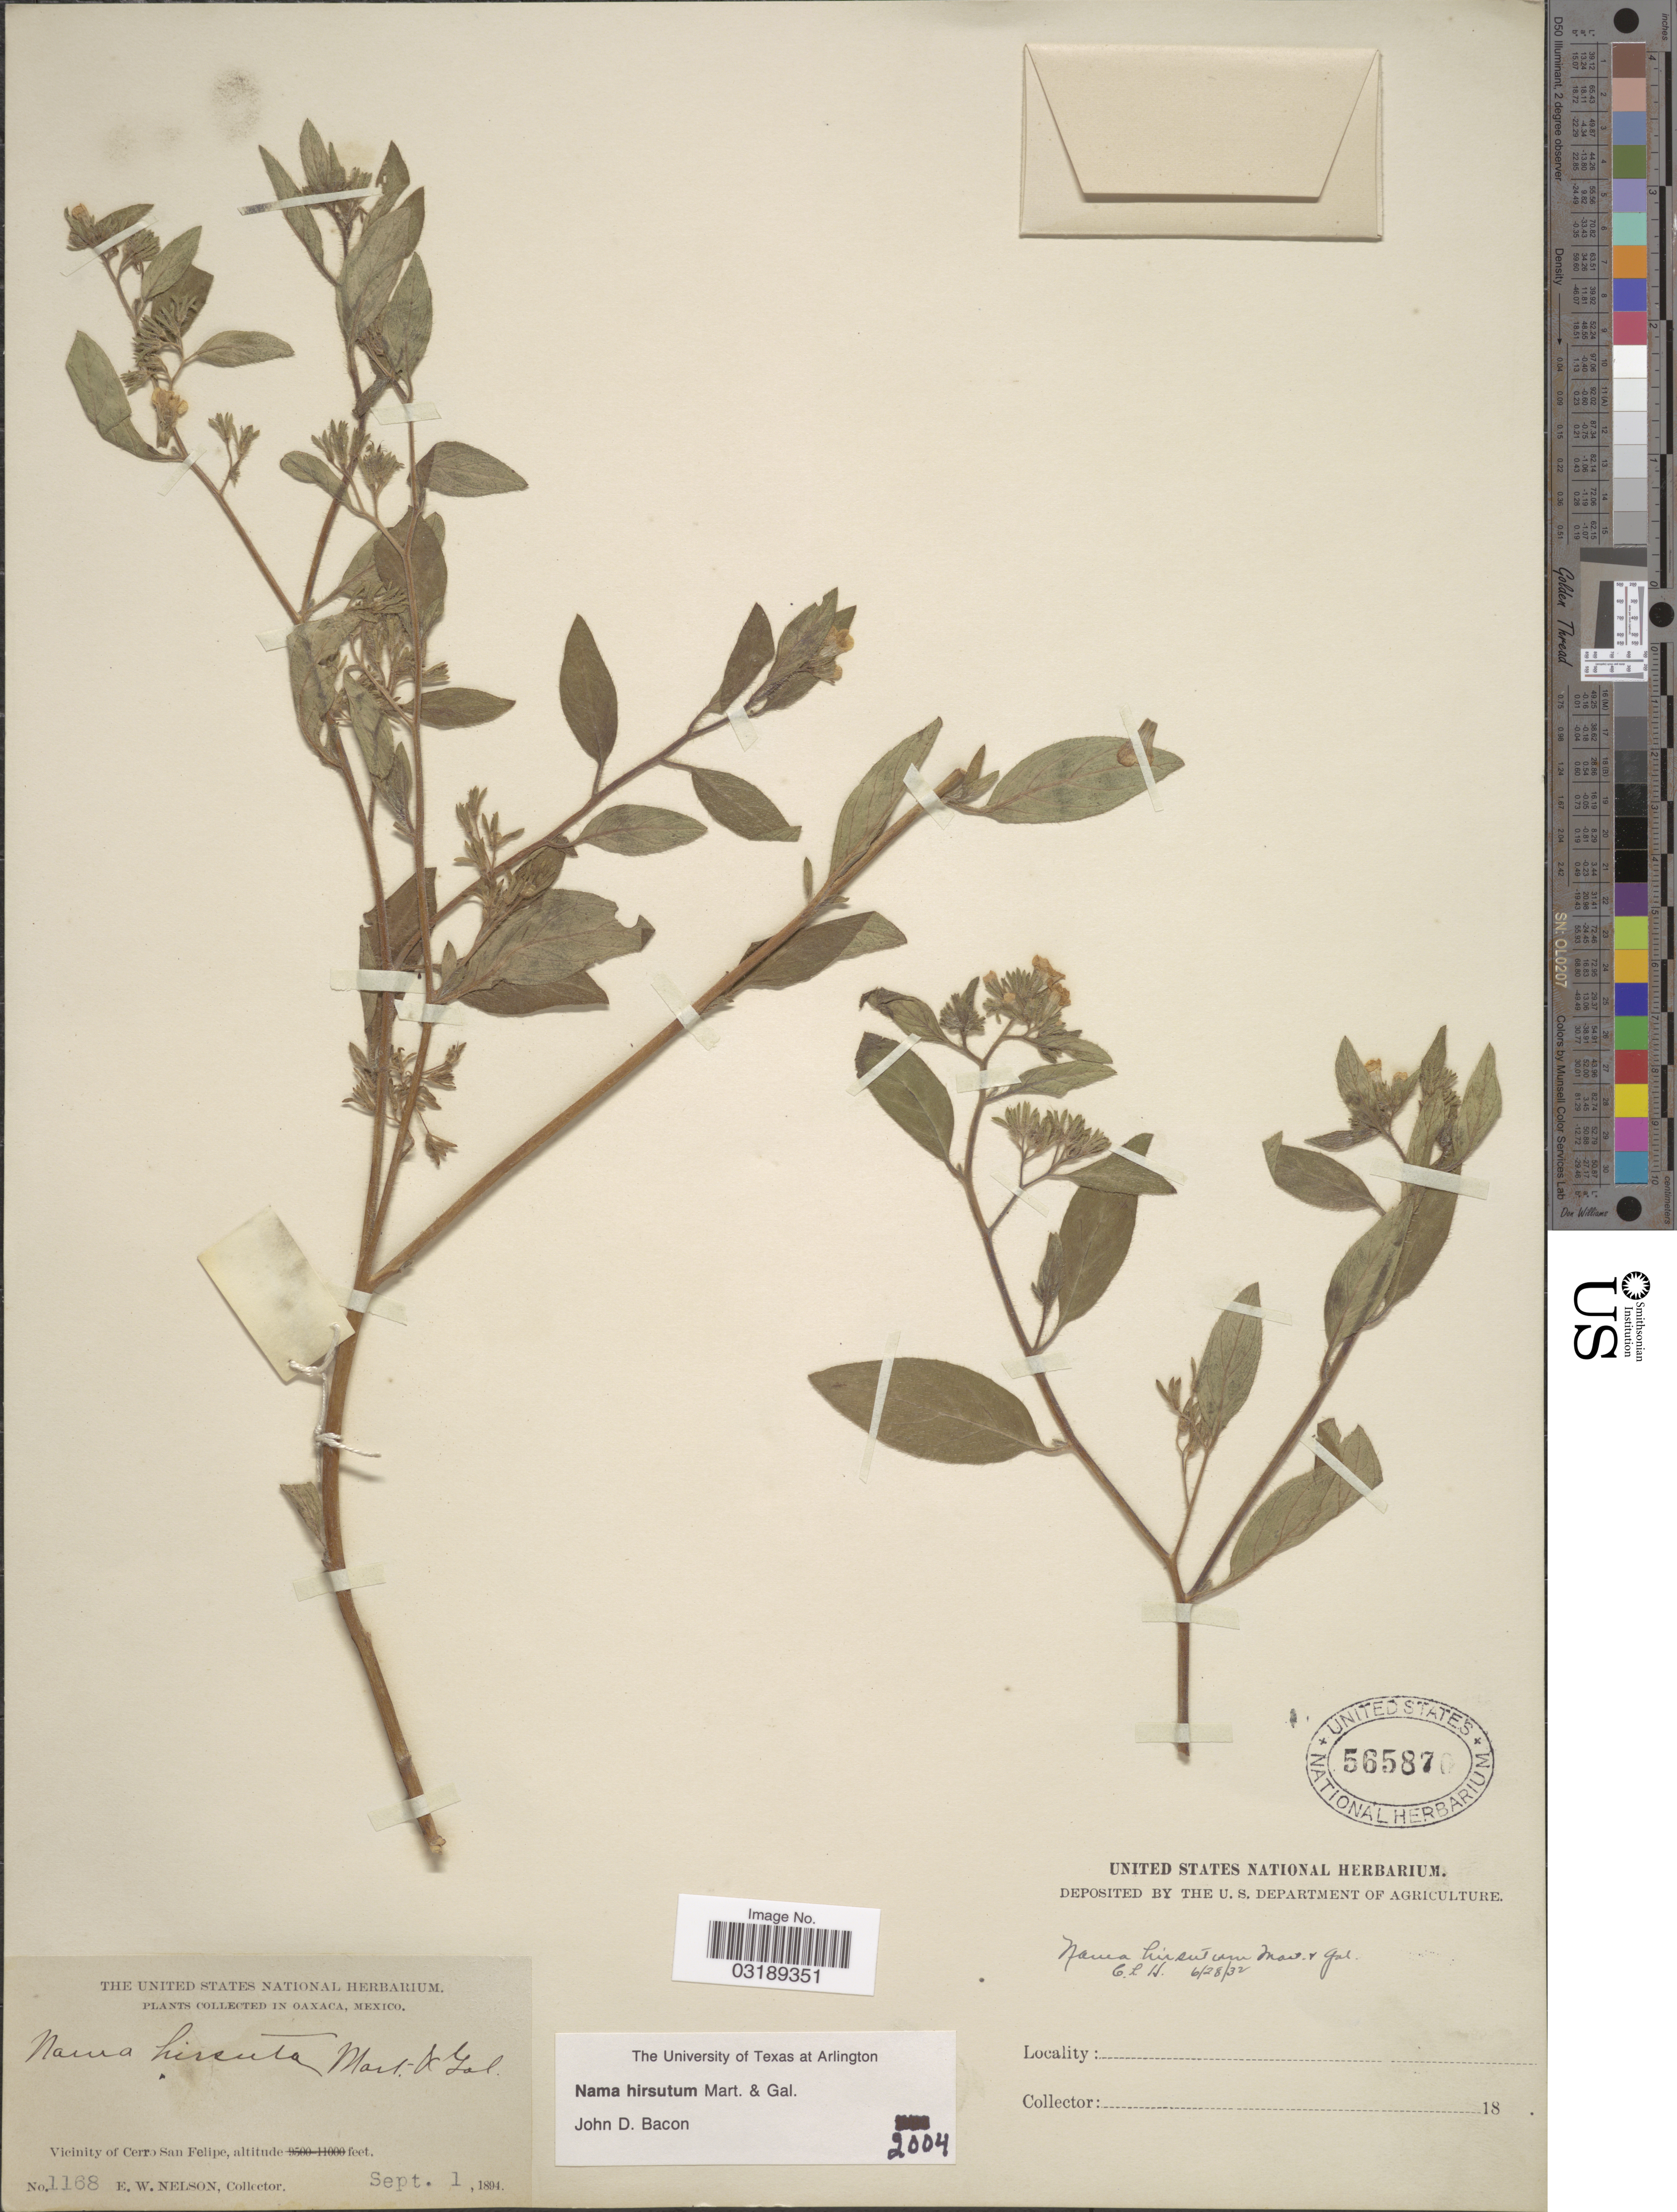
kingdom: Plantae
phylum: Tracheophyta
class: Magnoliopsida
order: Boraginales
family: Namaceae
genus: Nama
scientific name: Nama hirsuta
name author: M. Martens & Galeotti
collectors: E. W. Nelson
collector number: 1168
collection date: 1894-09-01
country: Mexico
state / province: Oaxaca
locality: Vicinity of Cerro San Felipe.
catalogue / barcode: US 565870